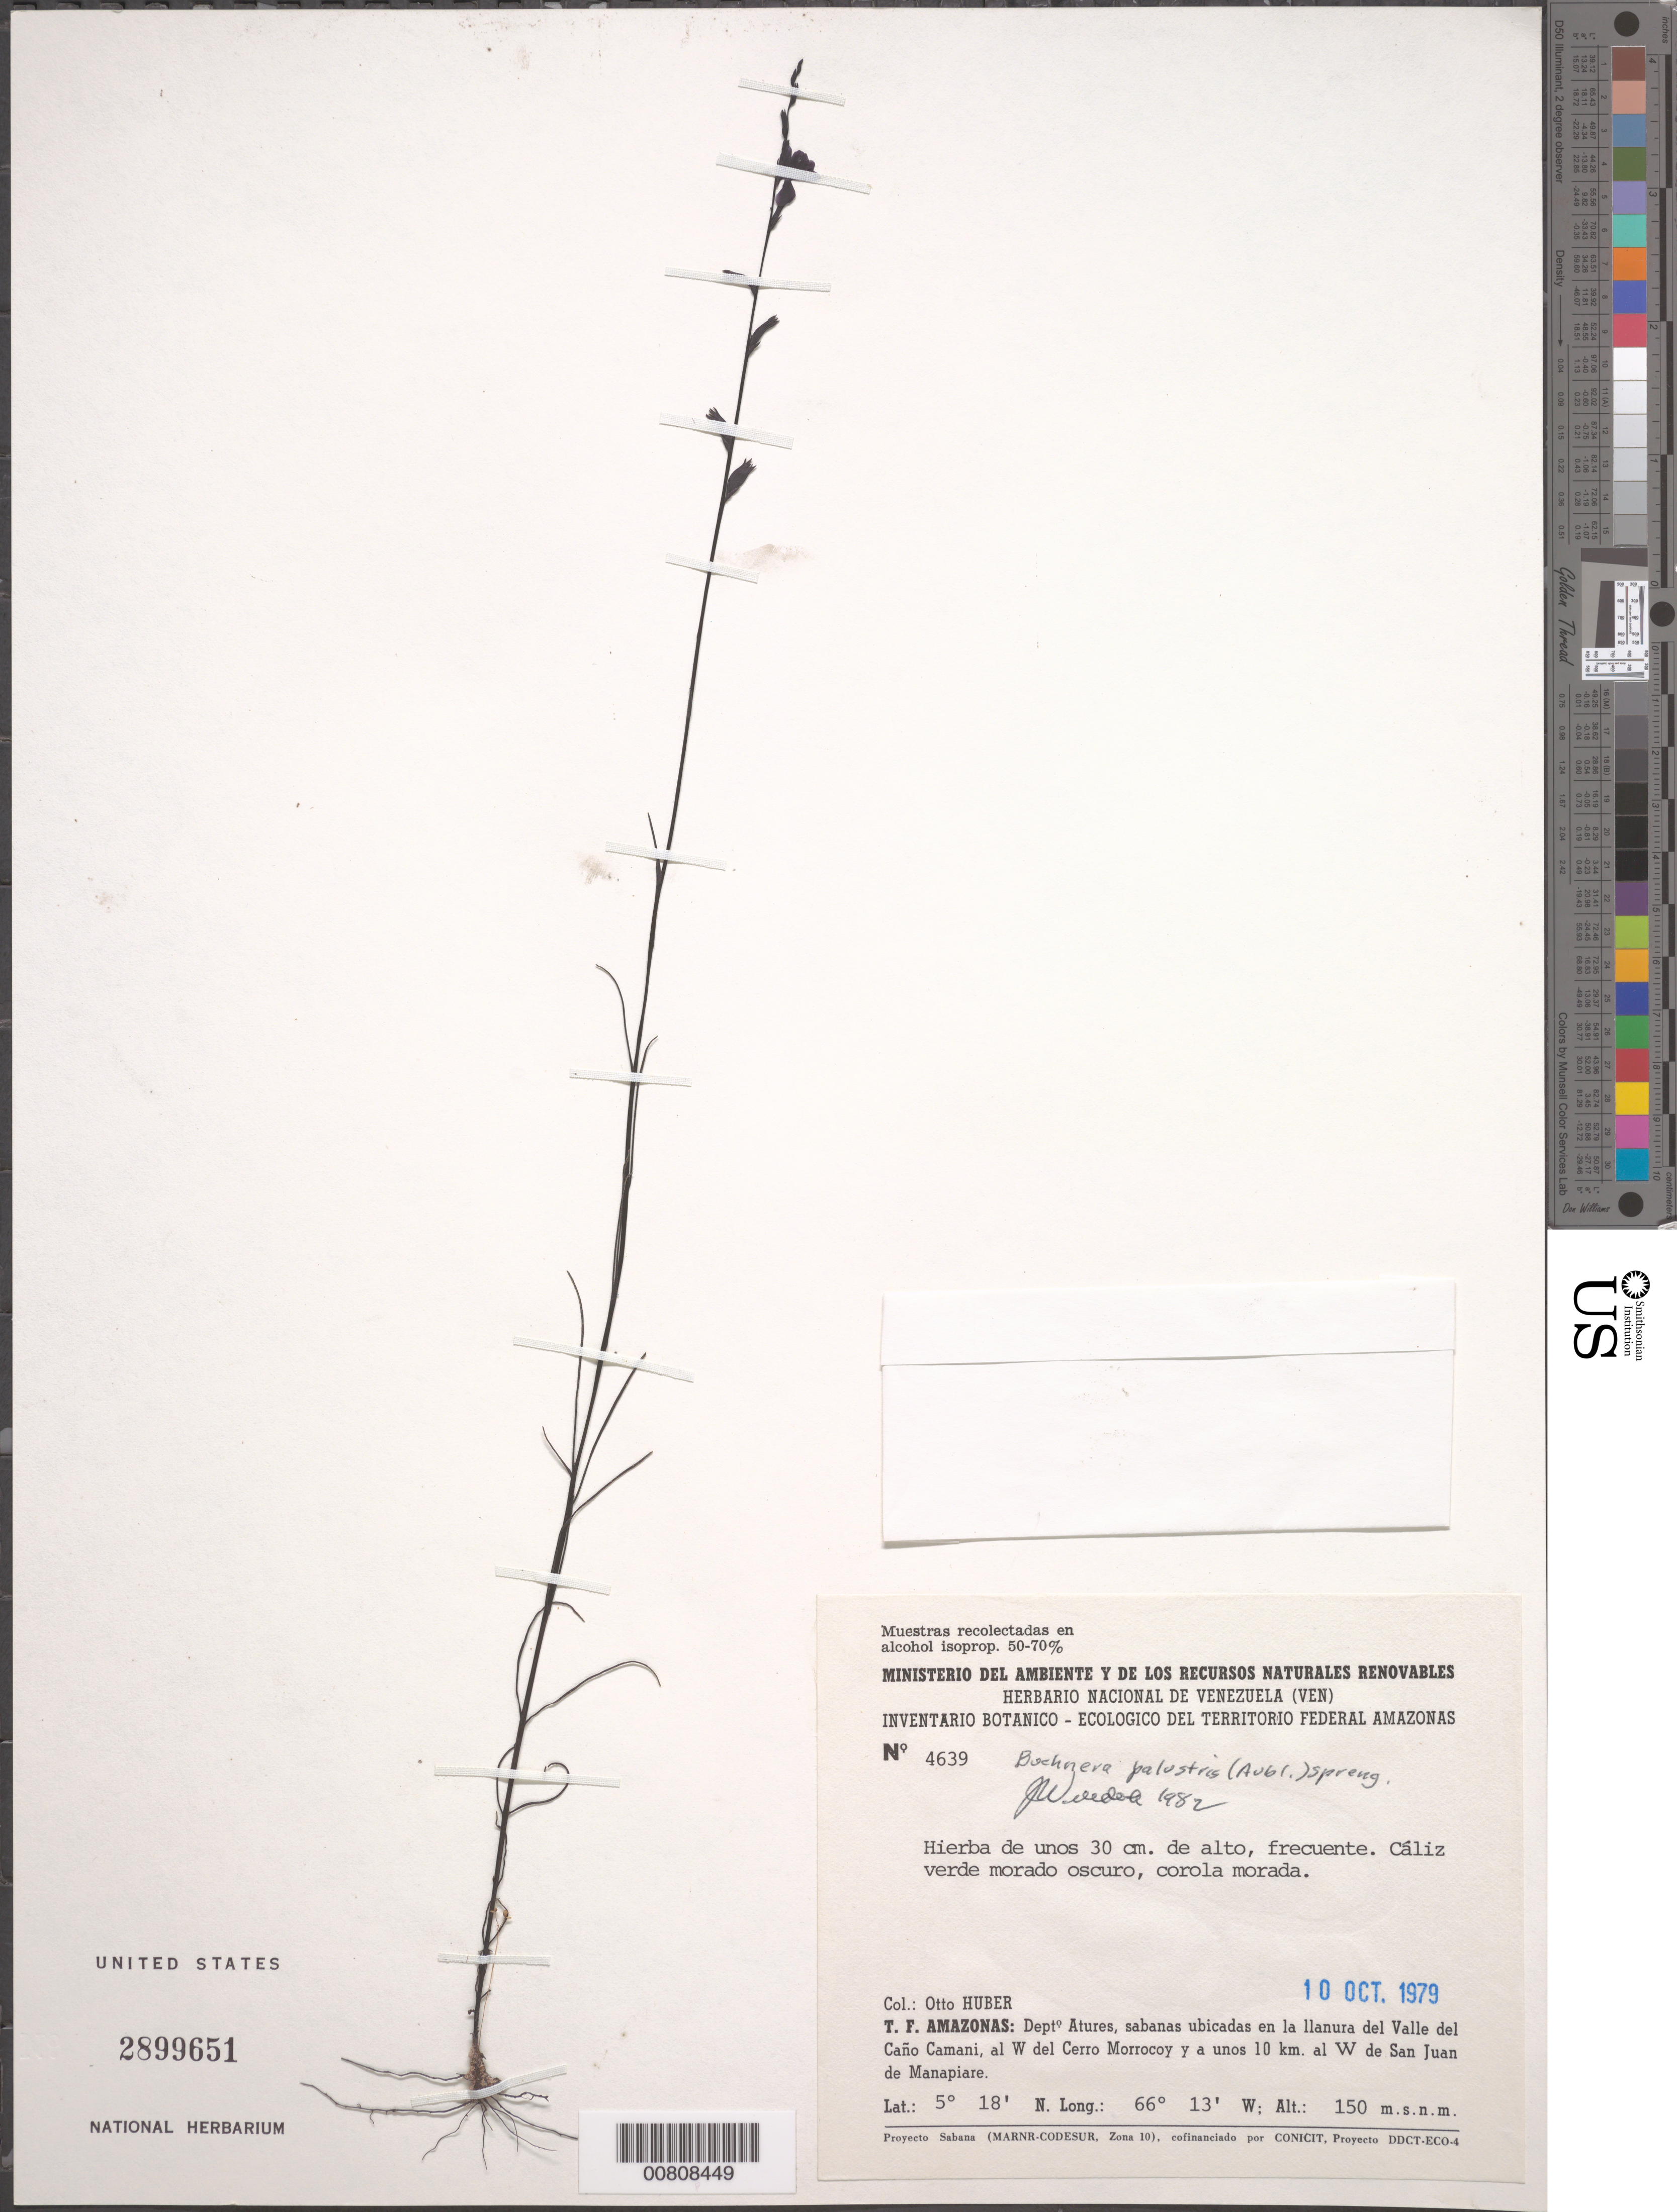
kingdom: Plantae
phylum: Tracheophyta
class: Magnoliopsida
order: Lamiales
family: Orobanchaceae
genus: Buchnera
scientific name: Buchnera palustris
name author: (Aubl.) Spreng.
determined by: Wurdack, John J., (US), US (UNITED STATES)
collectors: O. Huber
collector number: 4639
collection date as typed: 10-Oct-79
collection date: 1979-10-10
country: Venezuela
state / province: Amazonas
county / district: Atures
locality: Caño Camani, valle; W del Cerro Morrocoy y 10 km W de San Juan de Manapiare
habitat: Sabanas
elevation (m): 150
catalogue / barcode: US 2899651